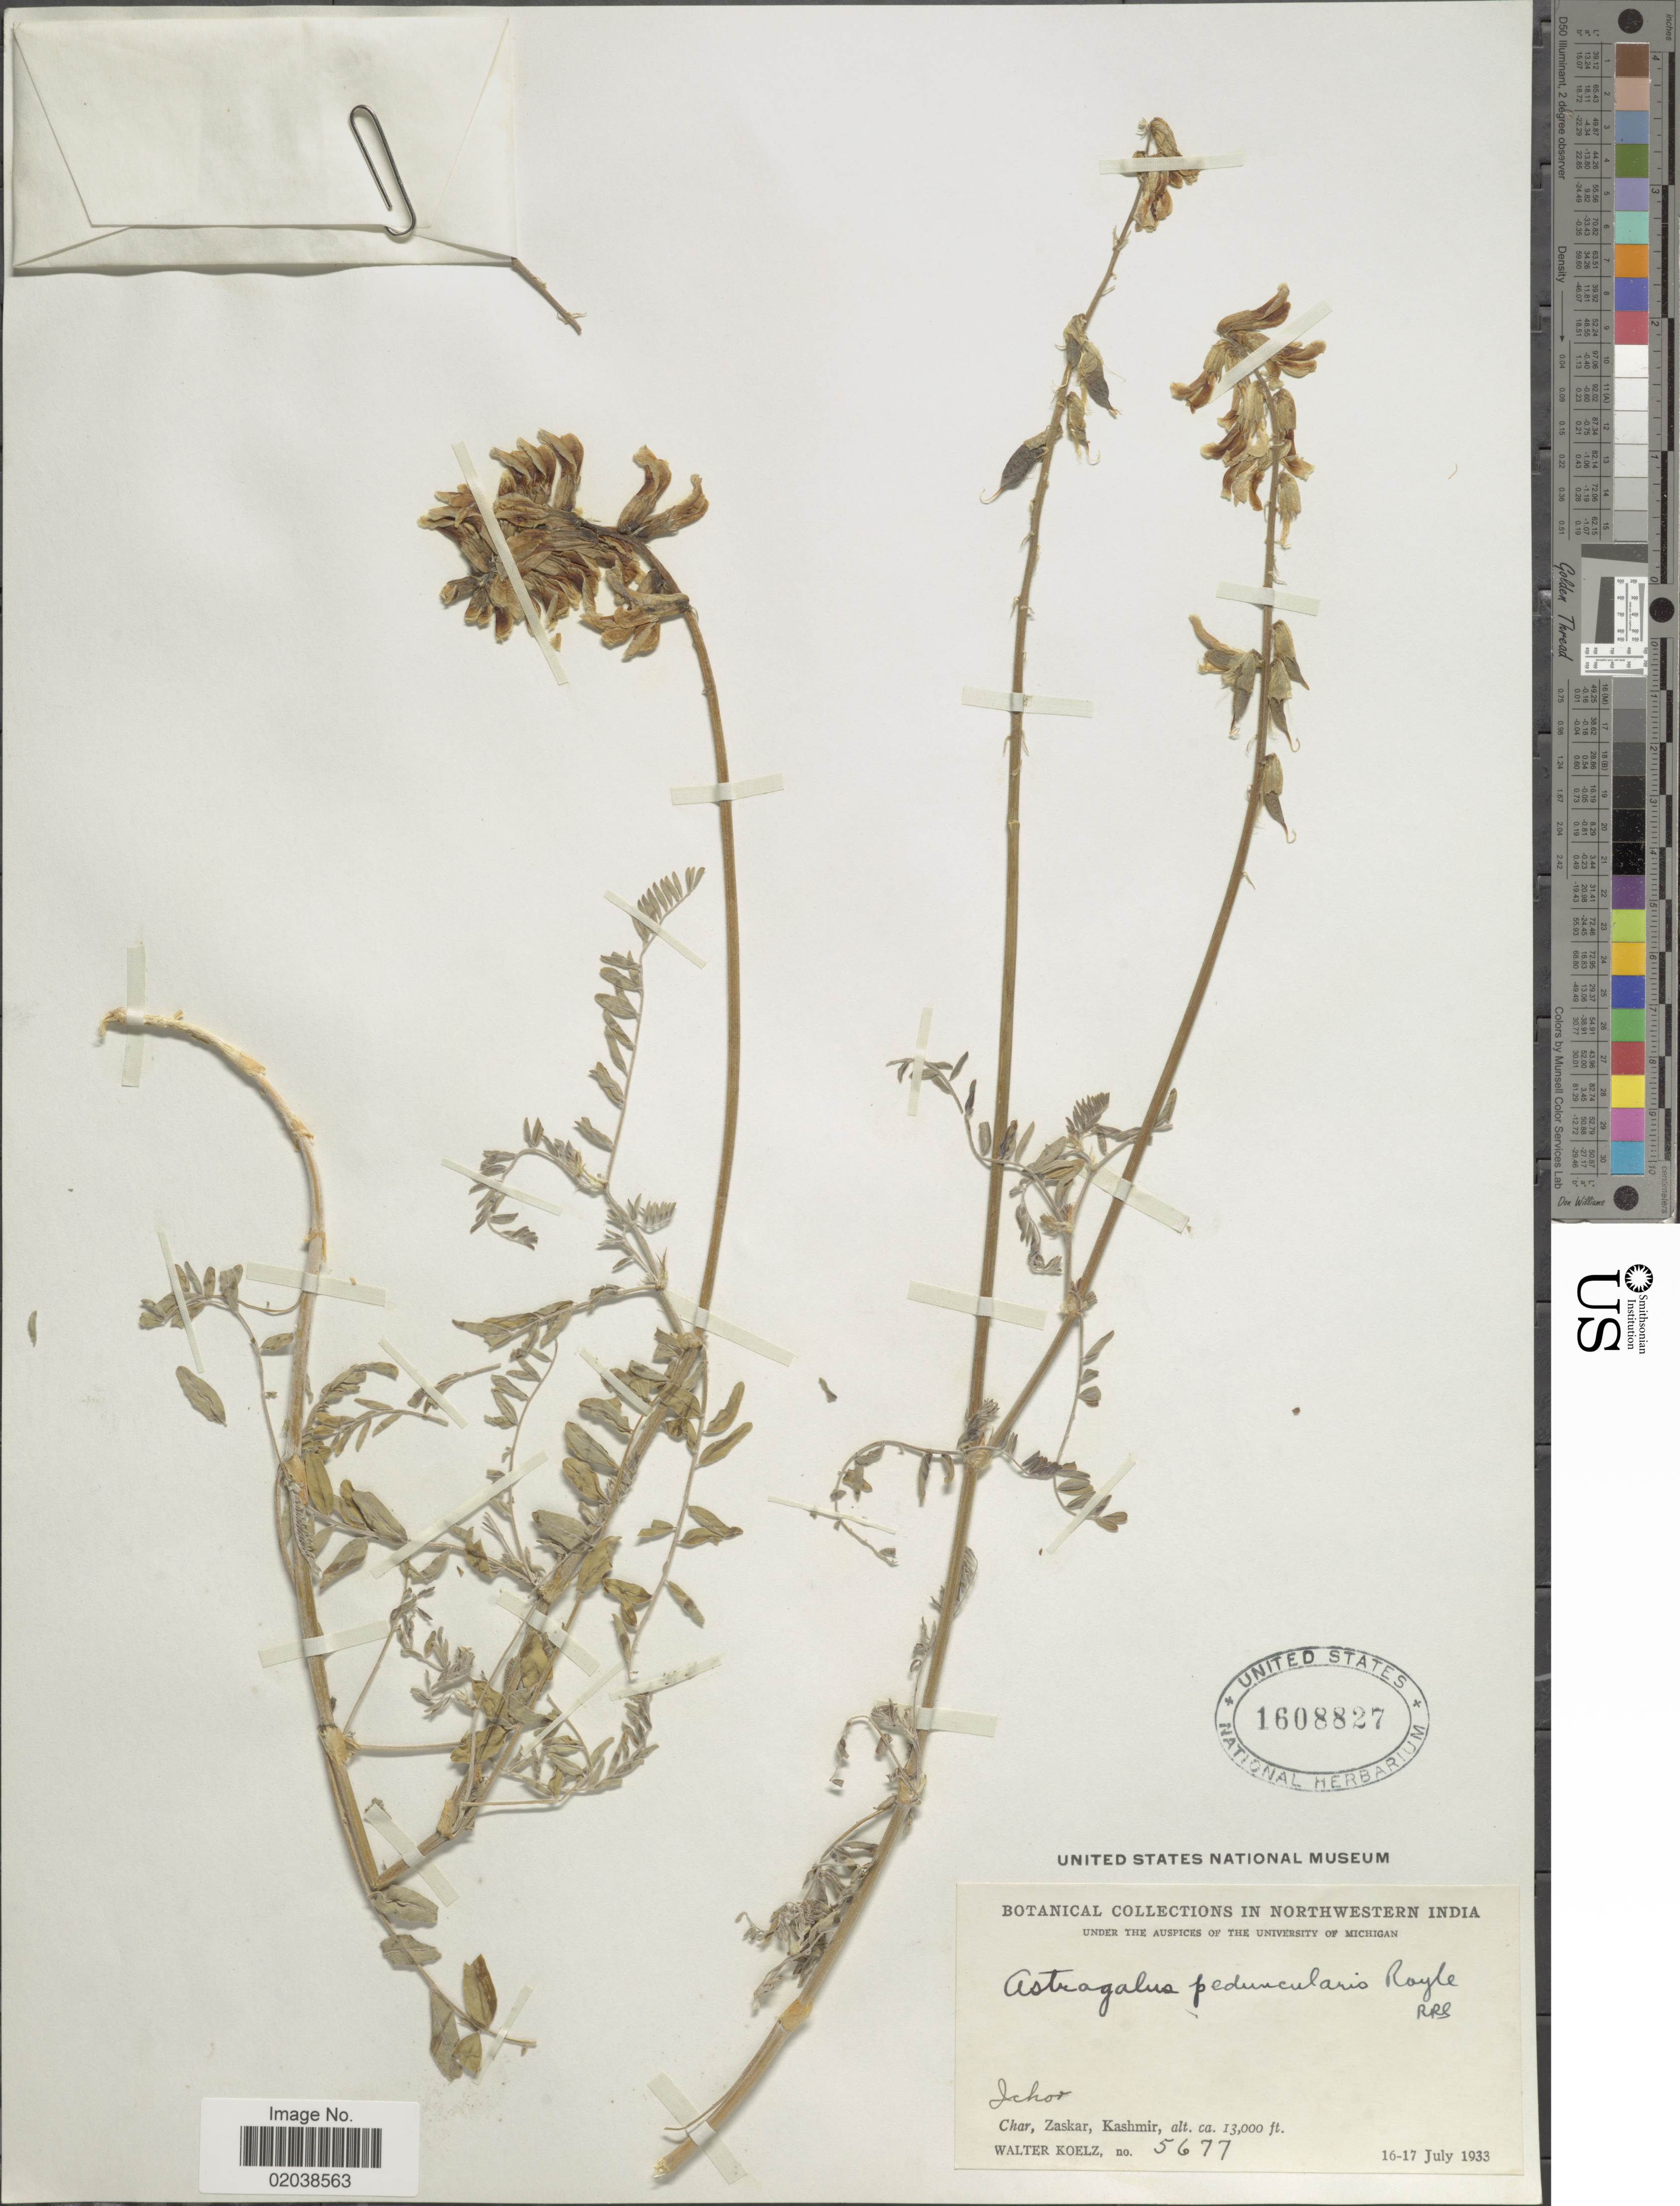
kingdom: Plantae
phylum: Tracheophyta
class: Magnoliopsida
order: Fabales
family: Fabaceae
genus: Astragalus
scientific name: Astragalus peduncularis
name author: Royle ex Benth.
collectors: W. N. Koelz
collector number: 5677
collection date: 1933-07-16/1933-07-17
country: India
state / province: Jammu and Kashmir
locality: Northwestern India. Ichor, Char, Zaskar, Kashmir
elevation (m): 3962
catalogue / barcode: US 1608827